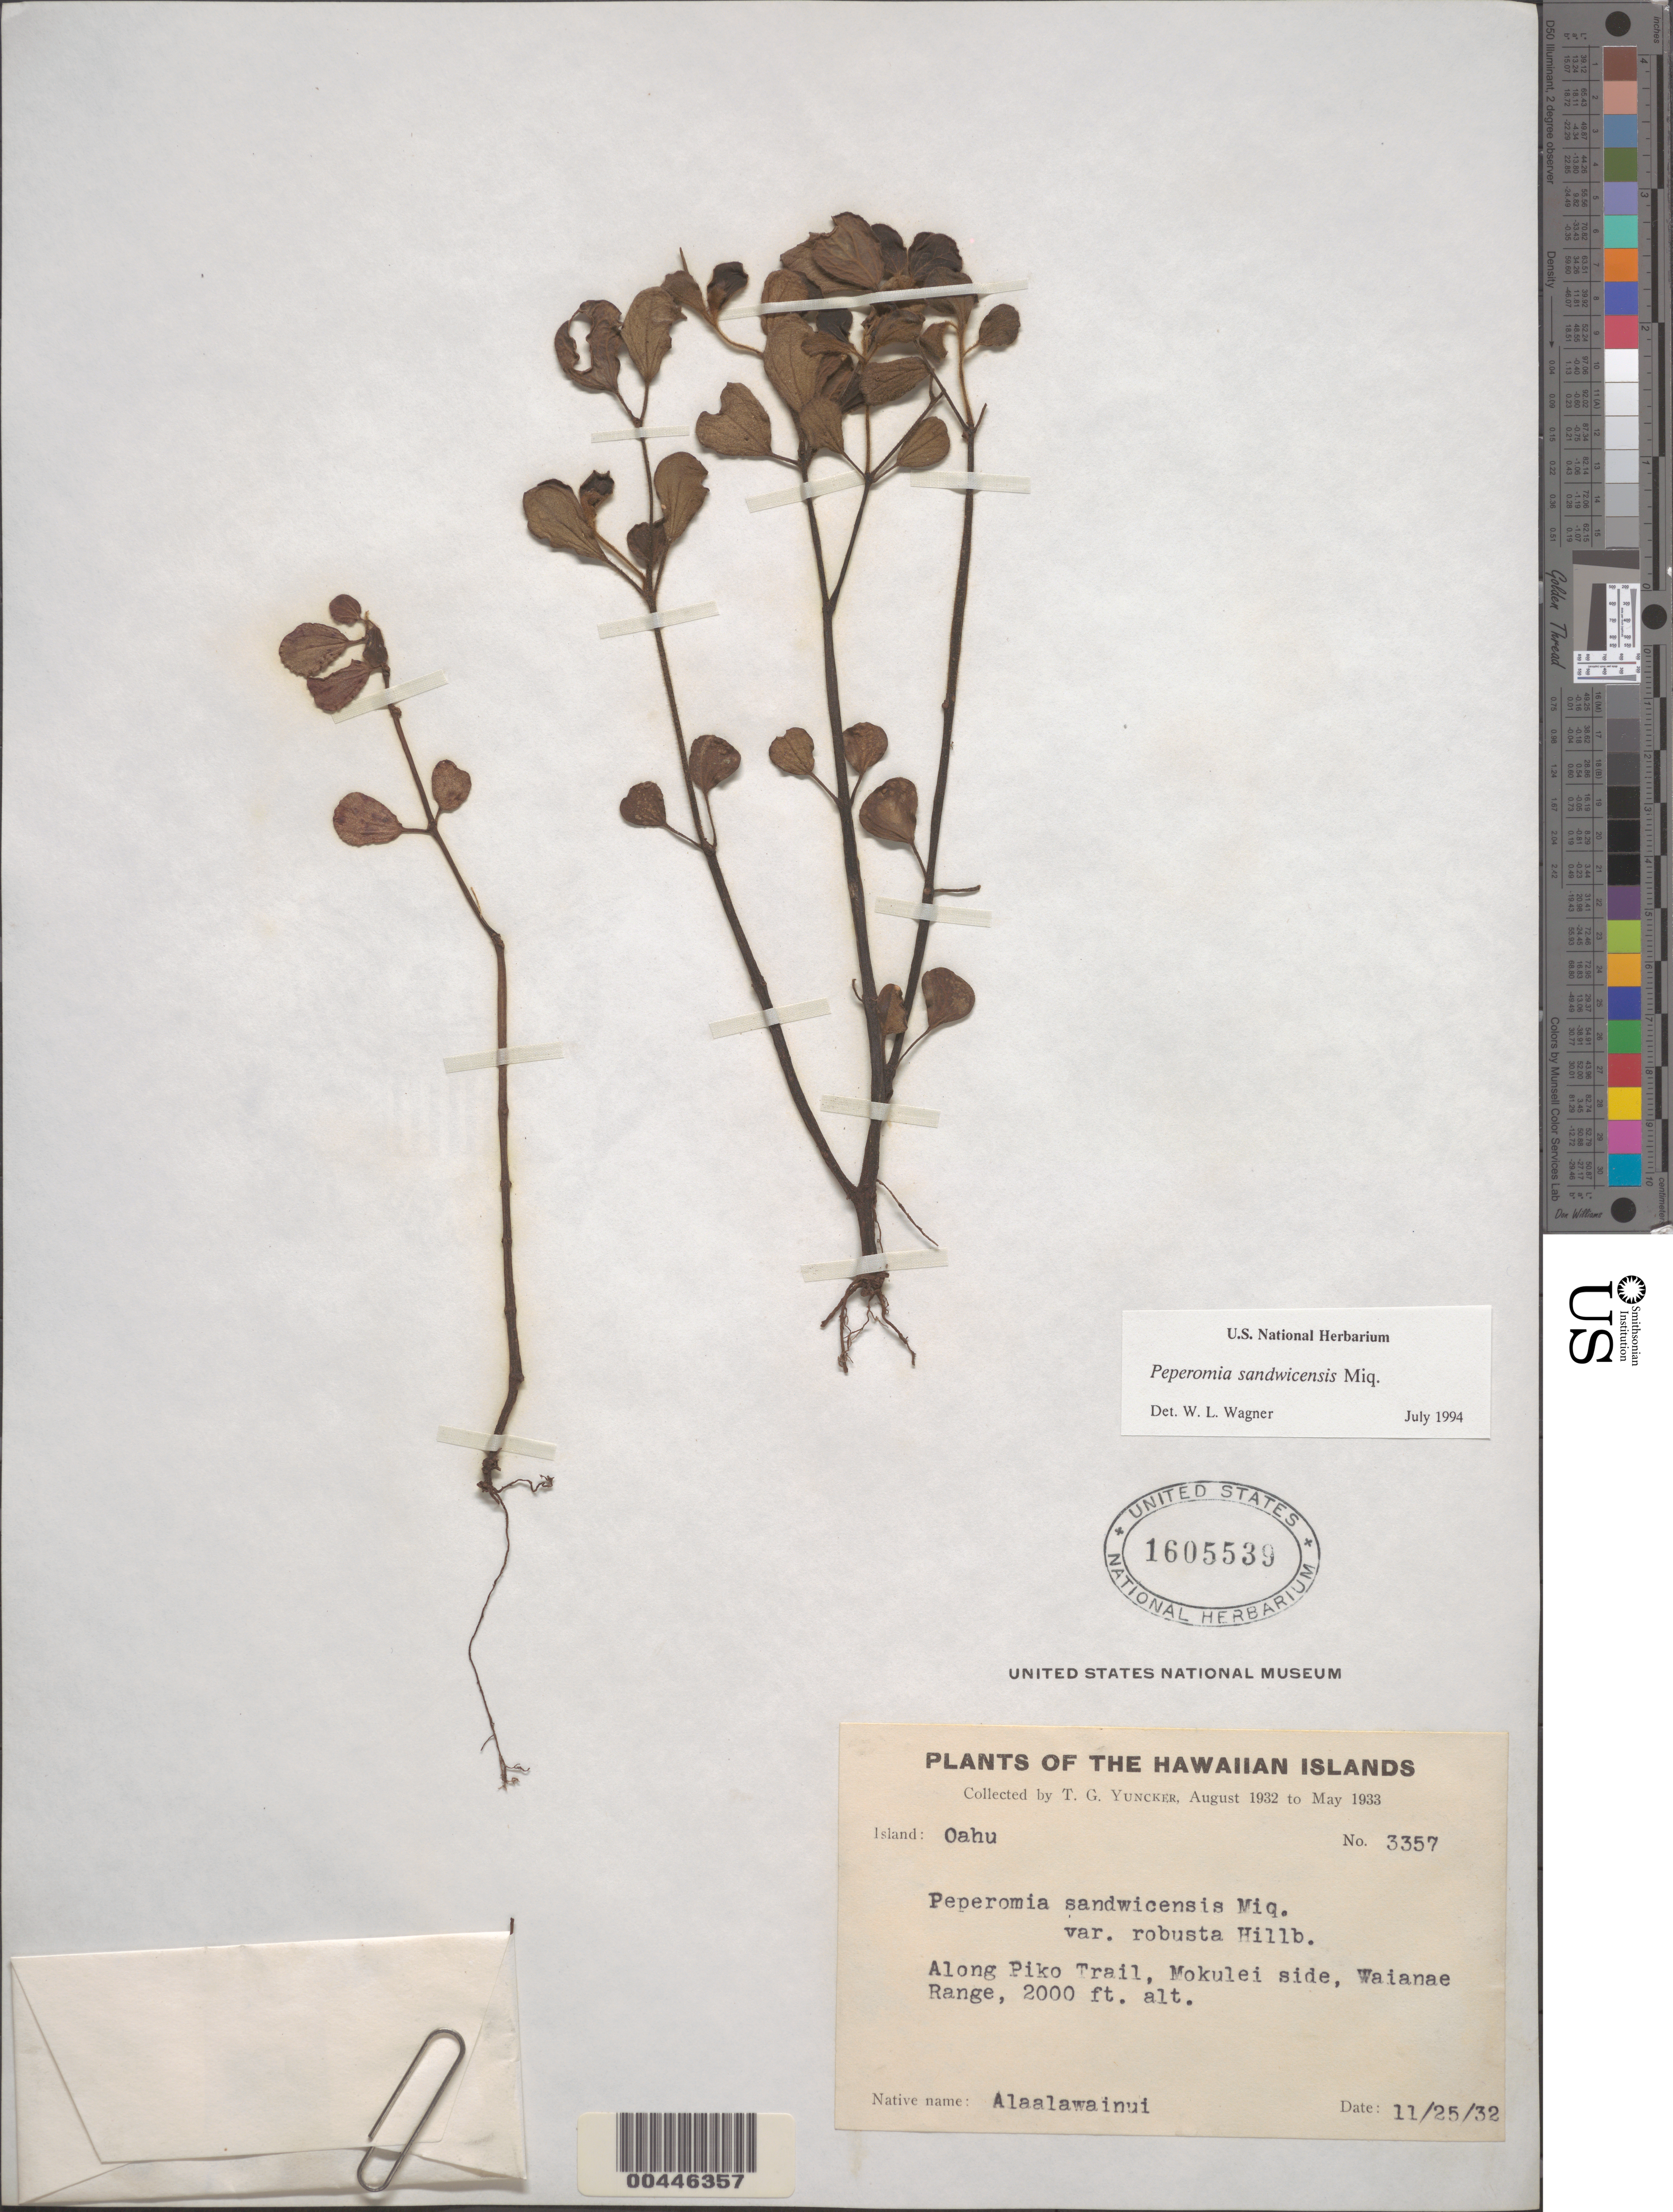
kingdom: Plantae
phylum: Tracheophyta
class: Magnoliopsida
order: Piperales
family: Piperaceae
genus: Peperomia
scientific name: Peperomia sandwicensis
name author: Miq.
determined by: Wagner, W. L., (BOT), Smithsonian Institution - National Museum of Natural History (UNITED STATES)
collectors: T. G. Yuncker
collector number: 3357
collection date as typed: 25 Nov 1932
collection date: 1932-11-25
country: United States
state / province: Hawaii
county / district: Honolulu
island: Oahu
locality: Along Piko Trail, Mokulei side, Waianae Range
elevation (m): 610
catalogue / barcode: US 1605539